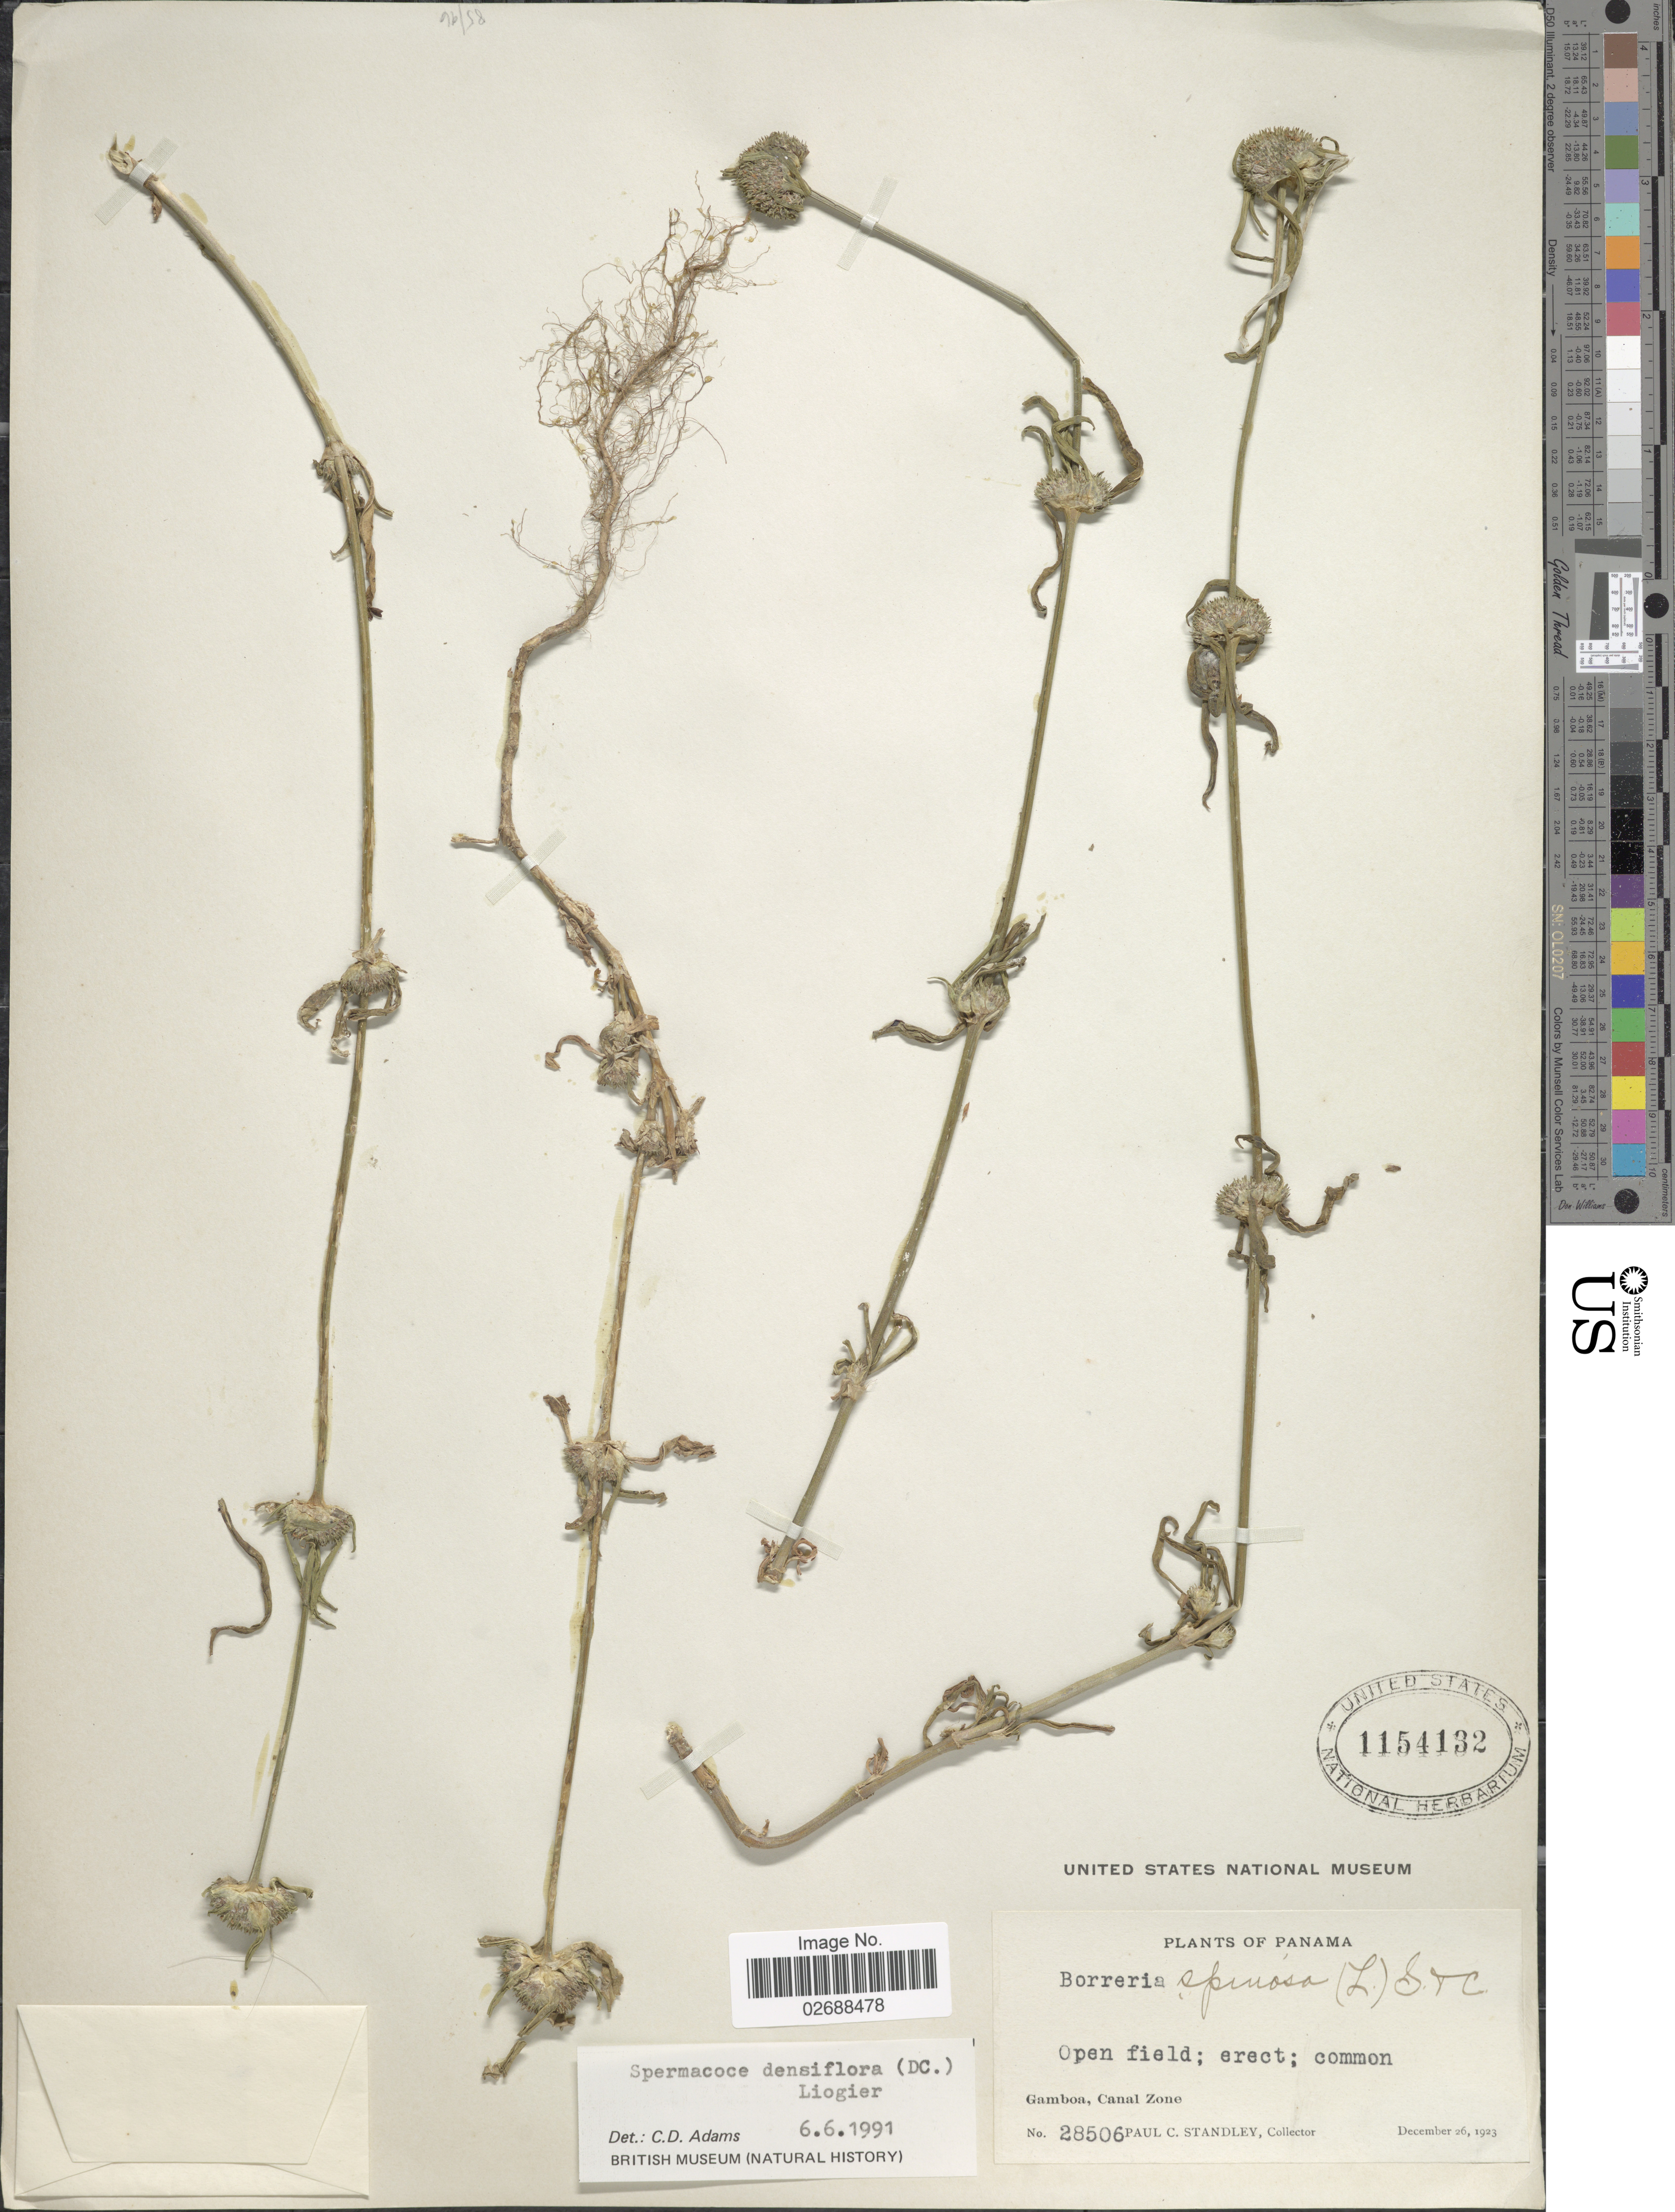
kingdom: Plantae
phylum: Tracheophyta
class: Magnoliopsida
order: Gentianales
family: Rubiaceae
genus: Spermacoce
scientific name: Spermacoce densiflora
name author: (DC.) Alain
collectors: P. C. Standley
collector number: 28506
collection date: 1923-12-26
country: Panama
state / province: Colón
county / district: Canal Zone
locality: Gamboa, Canal Zone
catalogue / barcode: US 1154132